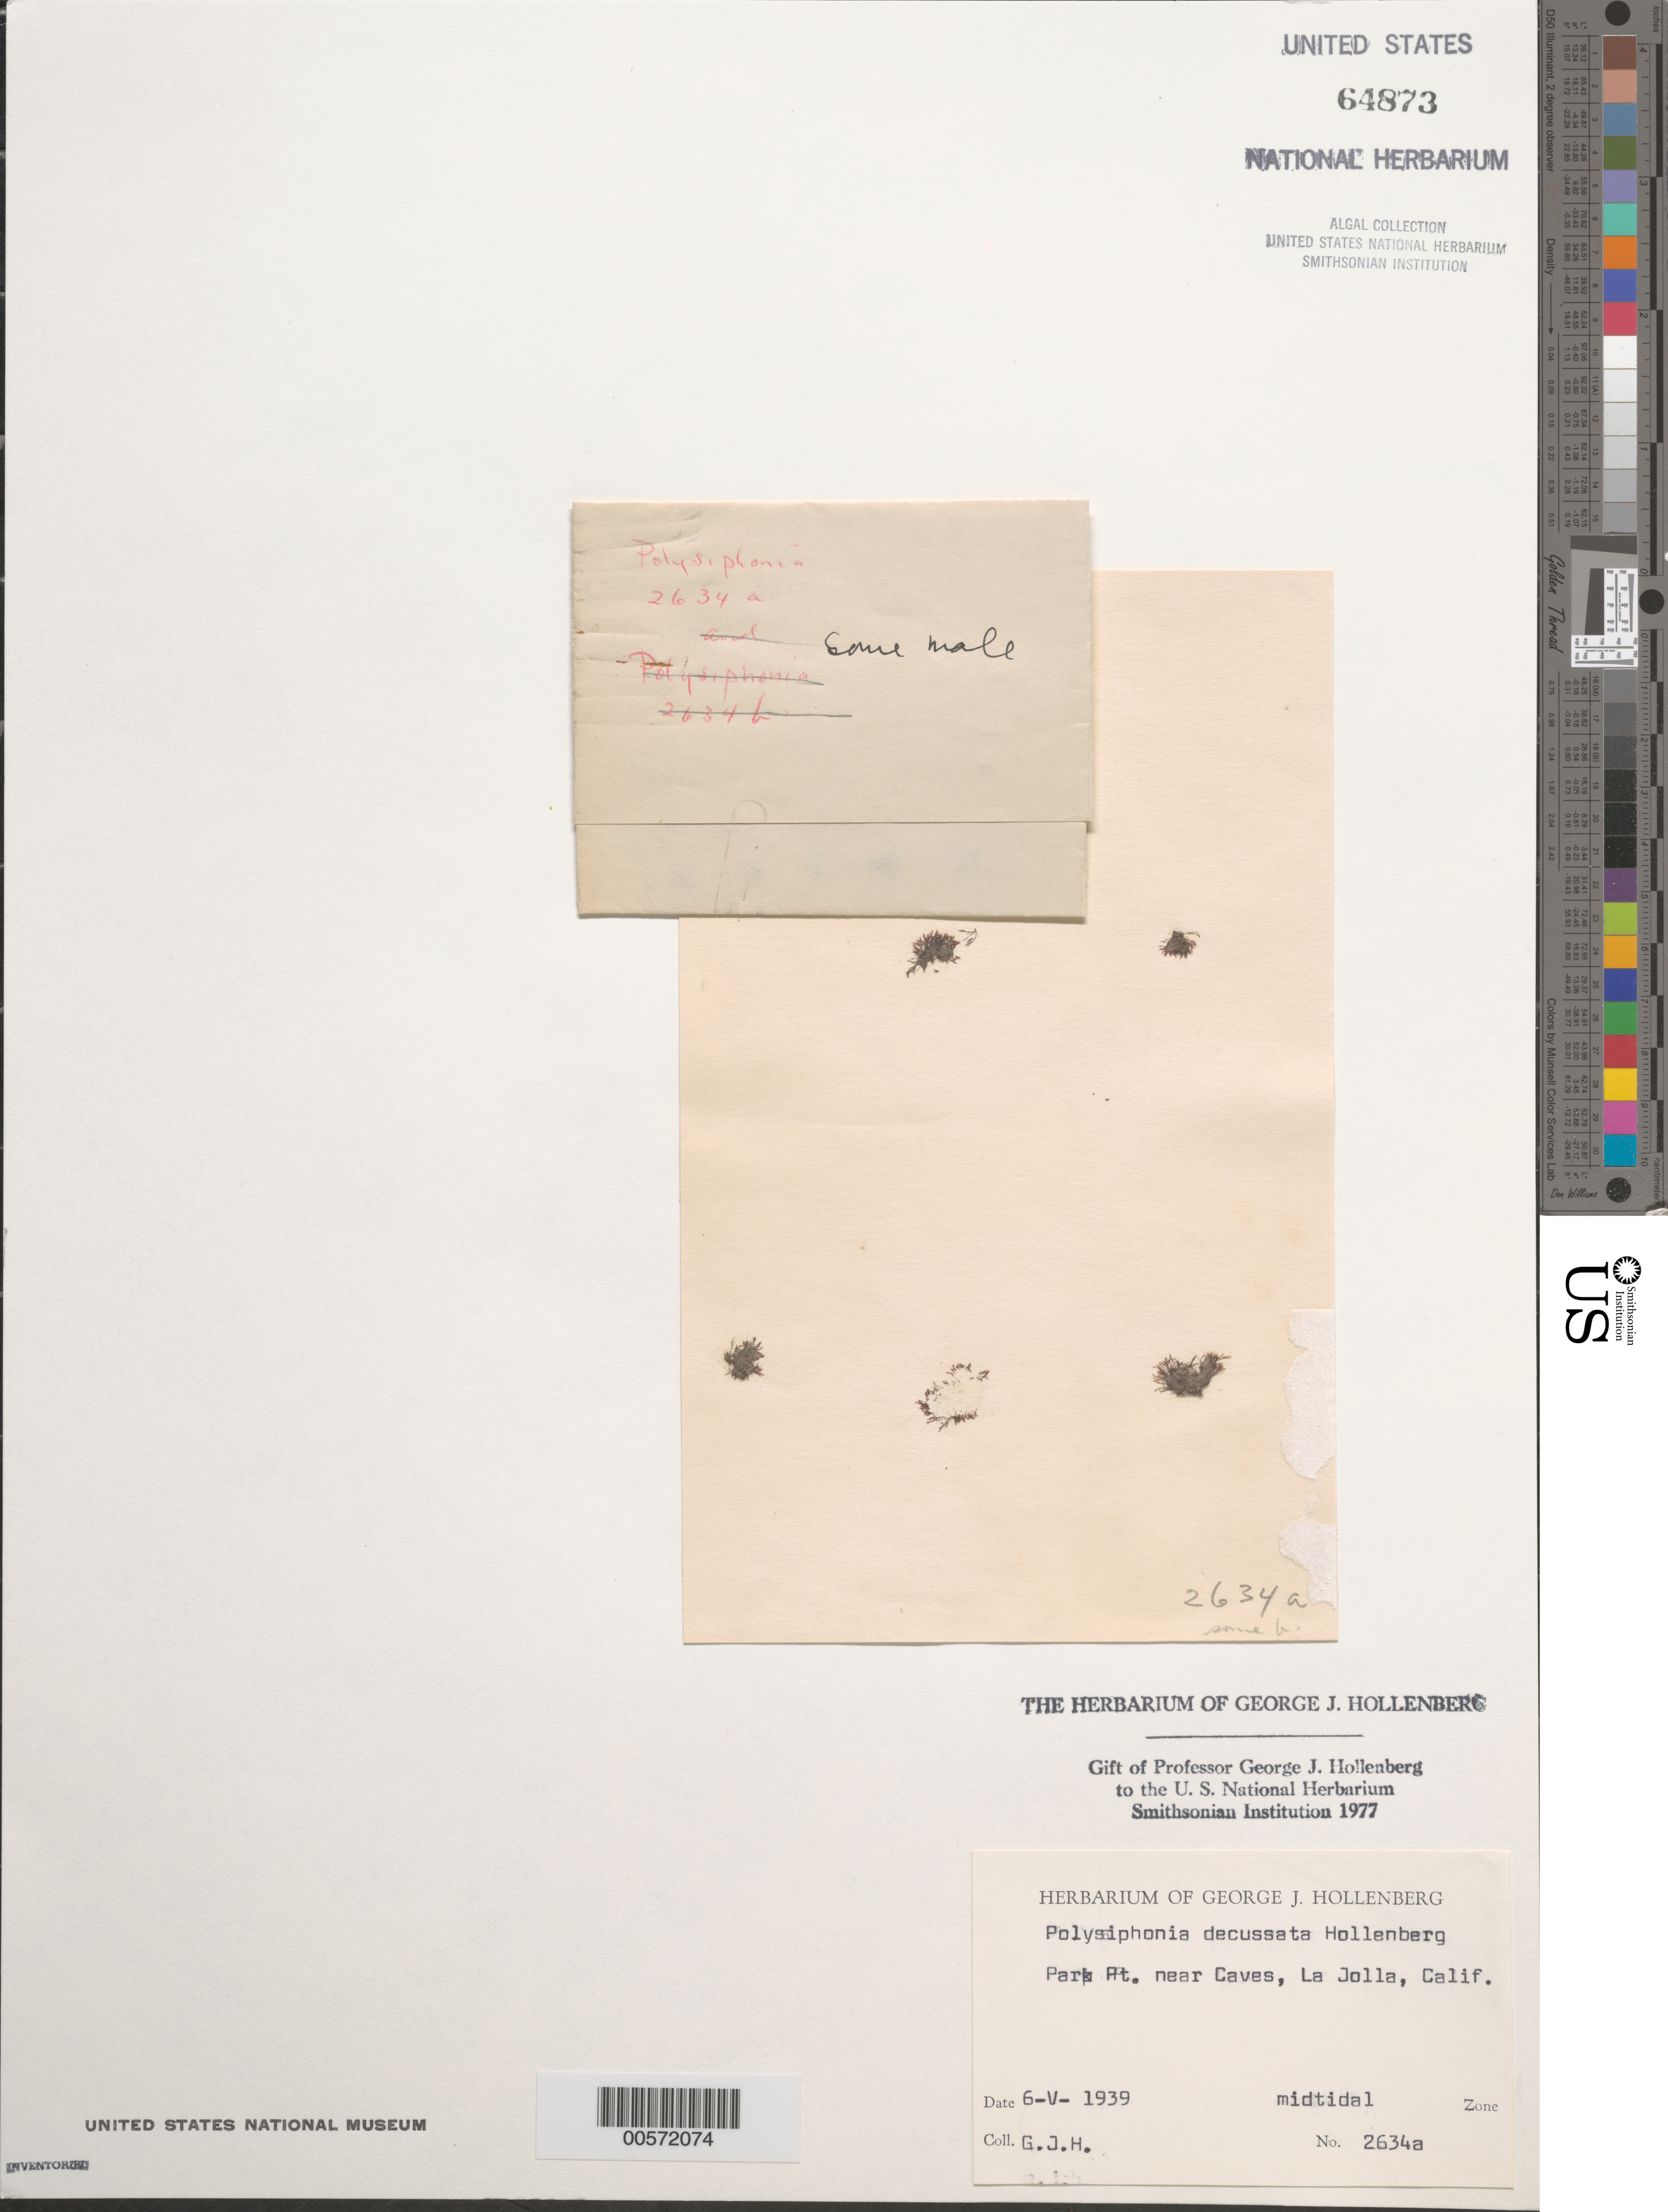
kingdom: Plantae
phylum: Rhodophyta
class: Florideophyceae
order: Ceramiales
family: Rhodomelaceae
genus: Polysiphonia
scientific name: Polysiphonia decussata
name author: Hollenb.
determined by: Hollenberg, George J.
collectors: G. Hollenberg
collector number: GJH 2634a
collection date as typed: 06 May 1939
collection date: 1939-05-06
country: United States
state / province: California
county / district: San Diego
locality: Park Point, near caves, La Jolla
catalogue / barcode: US 64873